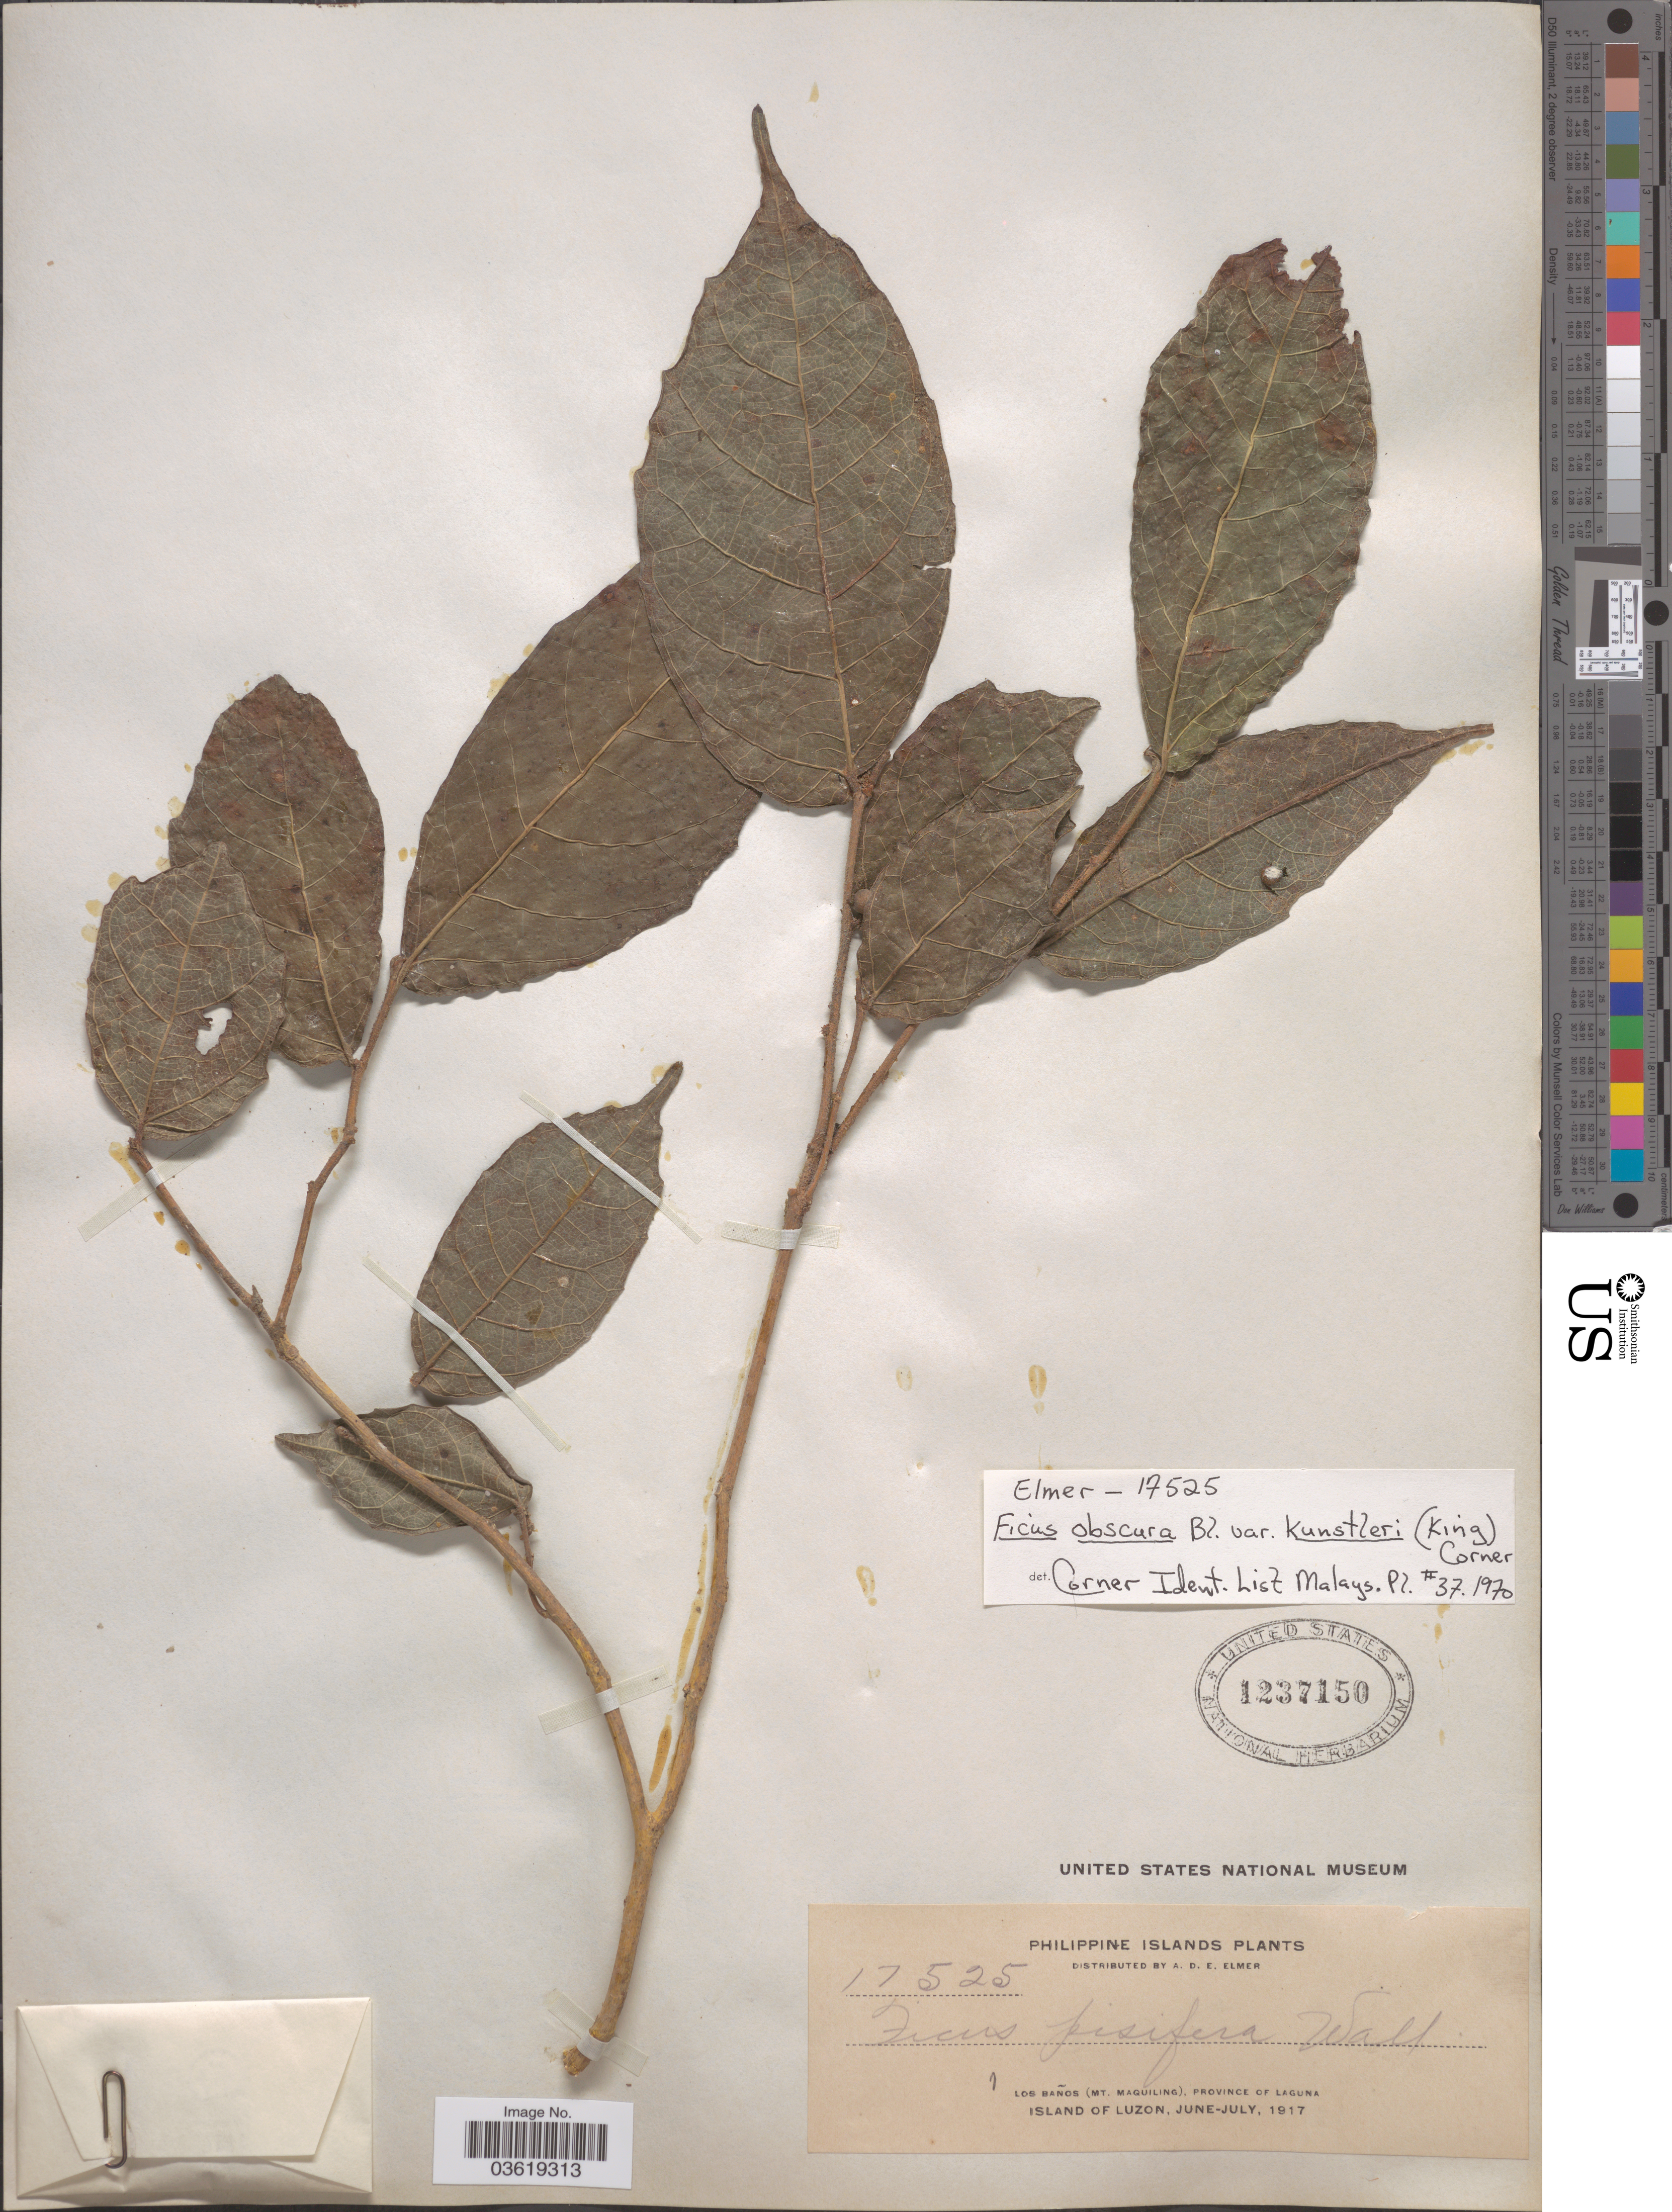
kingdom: Plantae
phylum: Tracheophyta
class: Magnoliopsida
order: Rosales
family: Moraceae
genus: Ficus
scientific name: Ficus obscura var. kunstleri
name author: Blume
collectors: A. D. E. Elmer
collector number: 17525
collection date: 1917-06/1917-07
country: Philippines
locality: Philippine Islands. Los Baños (Mt. Maquiling), Province of Laguna. Island of Luzon.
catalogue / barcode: US 1237150